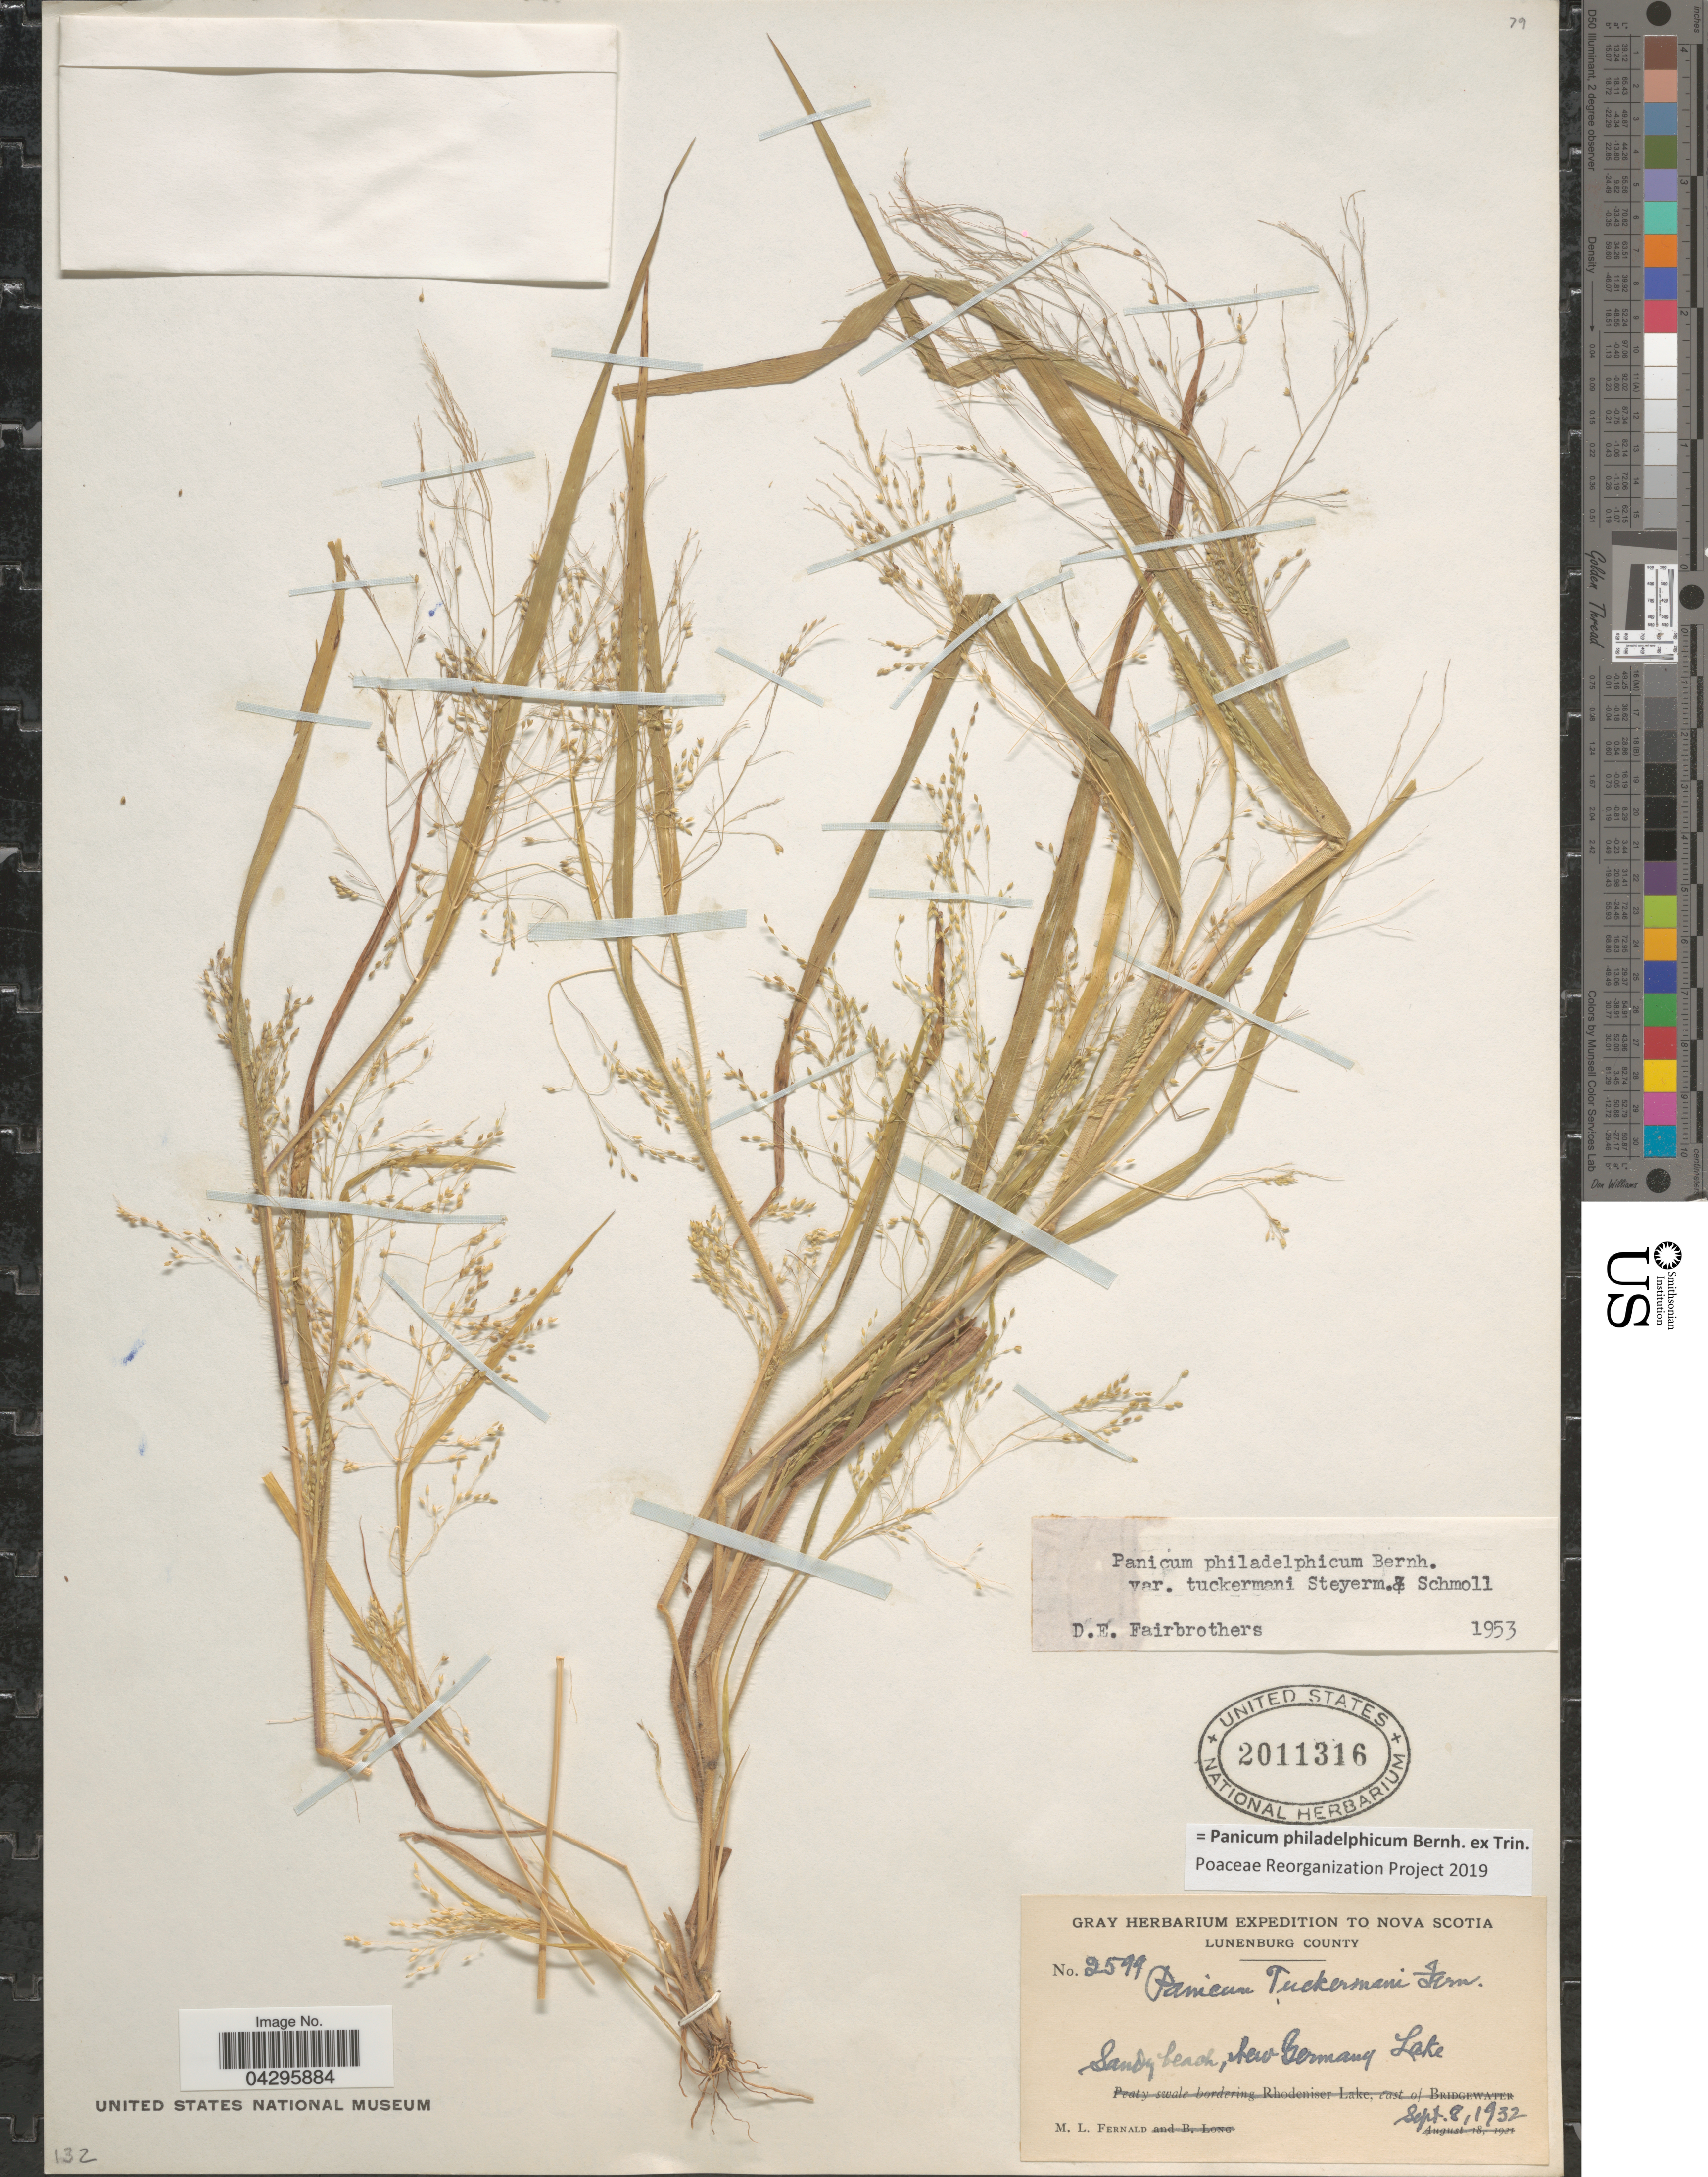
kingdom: Plantae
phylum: Tracheophyta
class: Liliopsida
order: Poales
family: Poaceae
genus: Panicum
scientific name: Panicum philadelphicum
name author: Bernh. ex Trin.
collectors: M. L. Fernald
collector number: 2599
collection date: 1932-09-08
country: Canada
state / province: Nova Scotia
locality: Gray Herbarium Expedition to Nova Scotia. Lunenburg County. Sandy beach, New Germany Lake.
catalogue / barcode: US 2011316